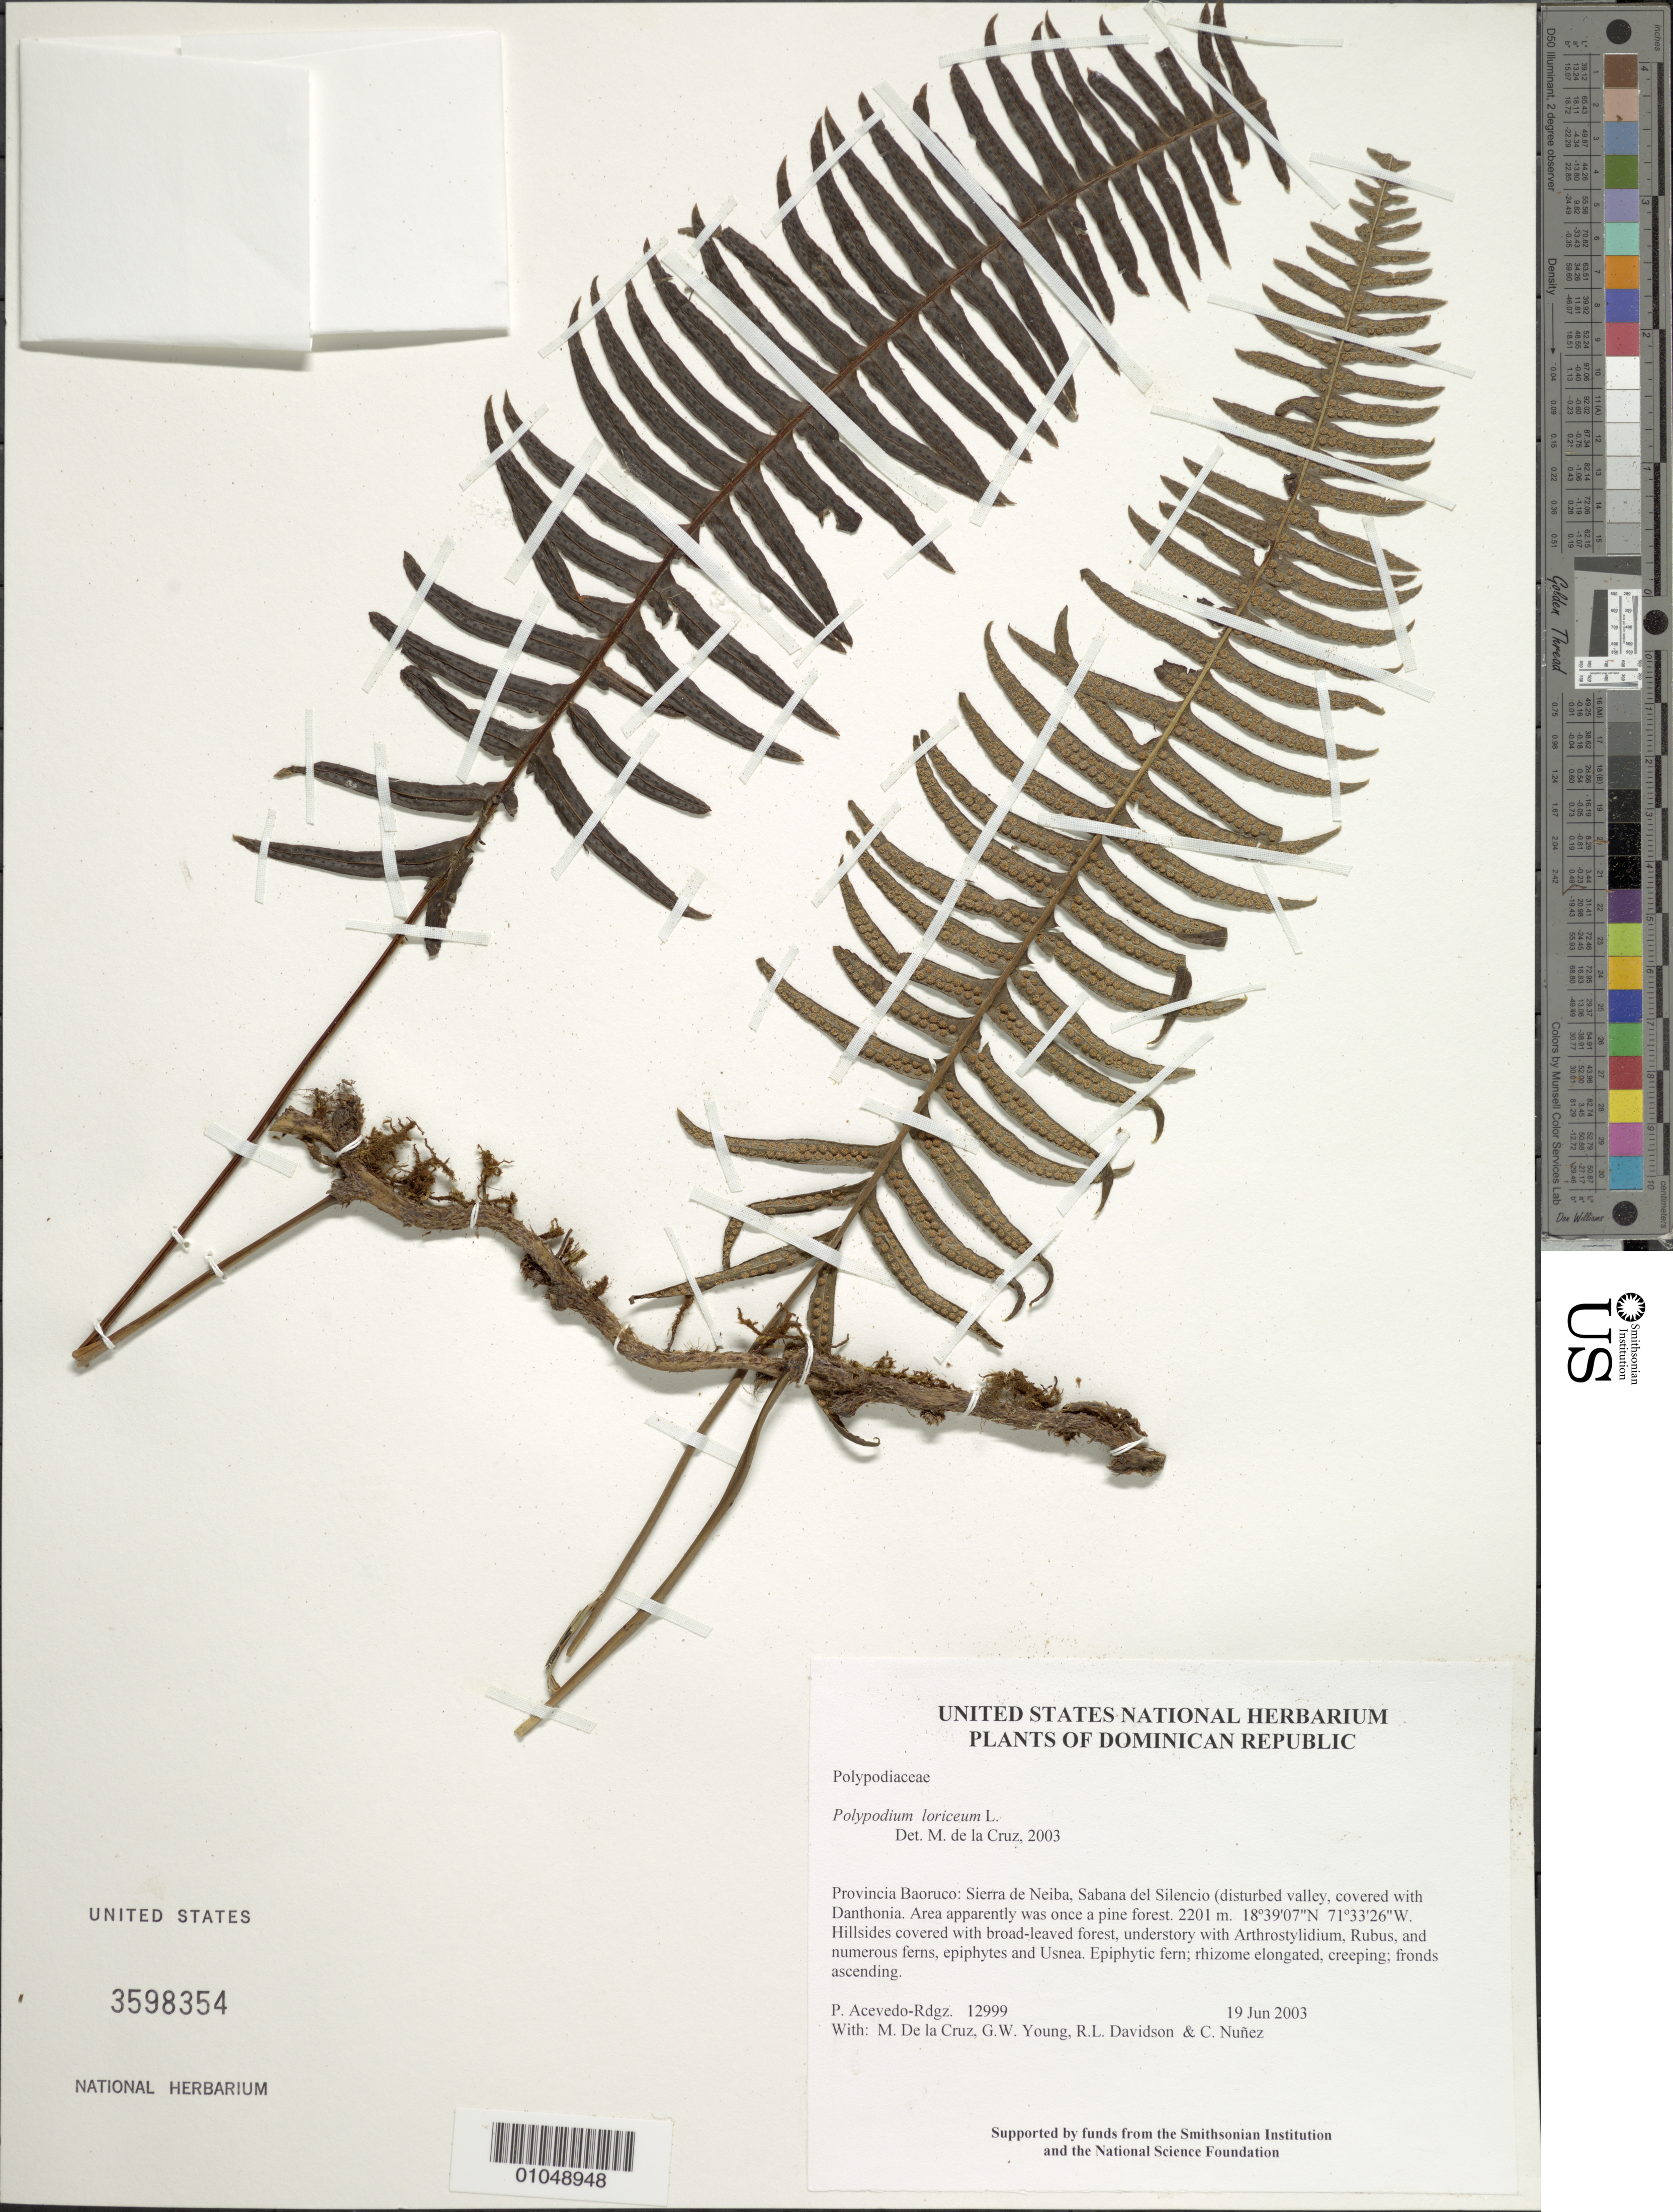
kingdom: Plantae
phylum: Tracheophyta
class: Polypodiopsida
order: Polypodiales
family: Polypodiaceae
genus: Serpocaulon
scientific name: Serpocaulon lasiopus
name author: (Klotzsch) A.R. Sm.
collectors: P. Acevedo-Rodr., M. de la Cruz, J. Rawlins, G. Young, R. Davidson & C. Nunez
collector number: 12999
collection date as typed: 19 Jun 2003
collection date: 2003-06-19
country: Dominican Republic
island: Hispaniola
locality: Provincia Baoruco: Sierra de Neiba, Sabana del Silencio (disturbed valley, covered with Danthonia. Area apparently was once a pine forest.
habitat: Hillsides covered with broad-leaved forest, understory with Arthrostylidium, Rubus, and numerous ferns, epiphytes and Usnea.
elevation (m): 2201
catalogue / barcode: US 3598354